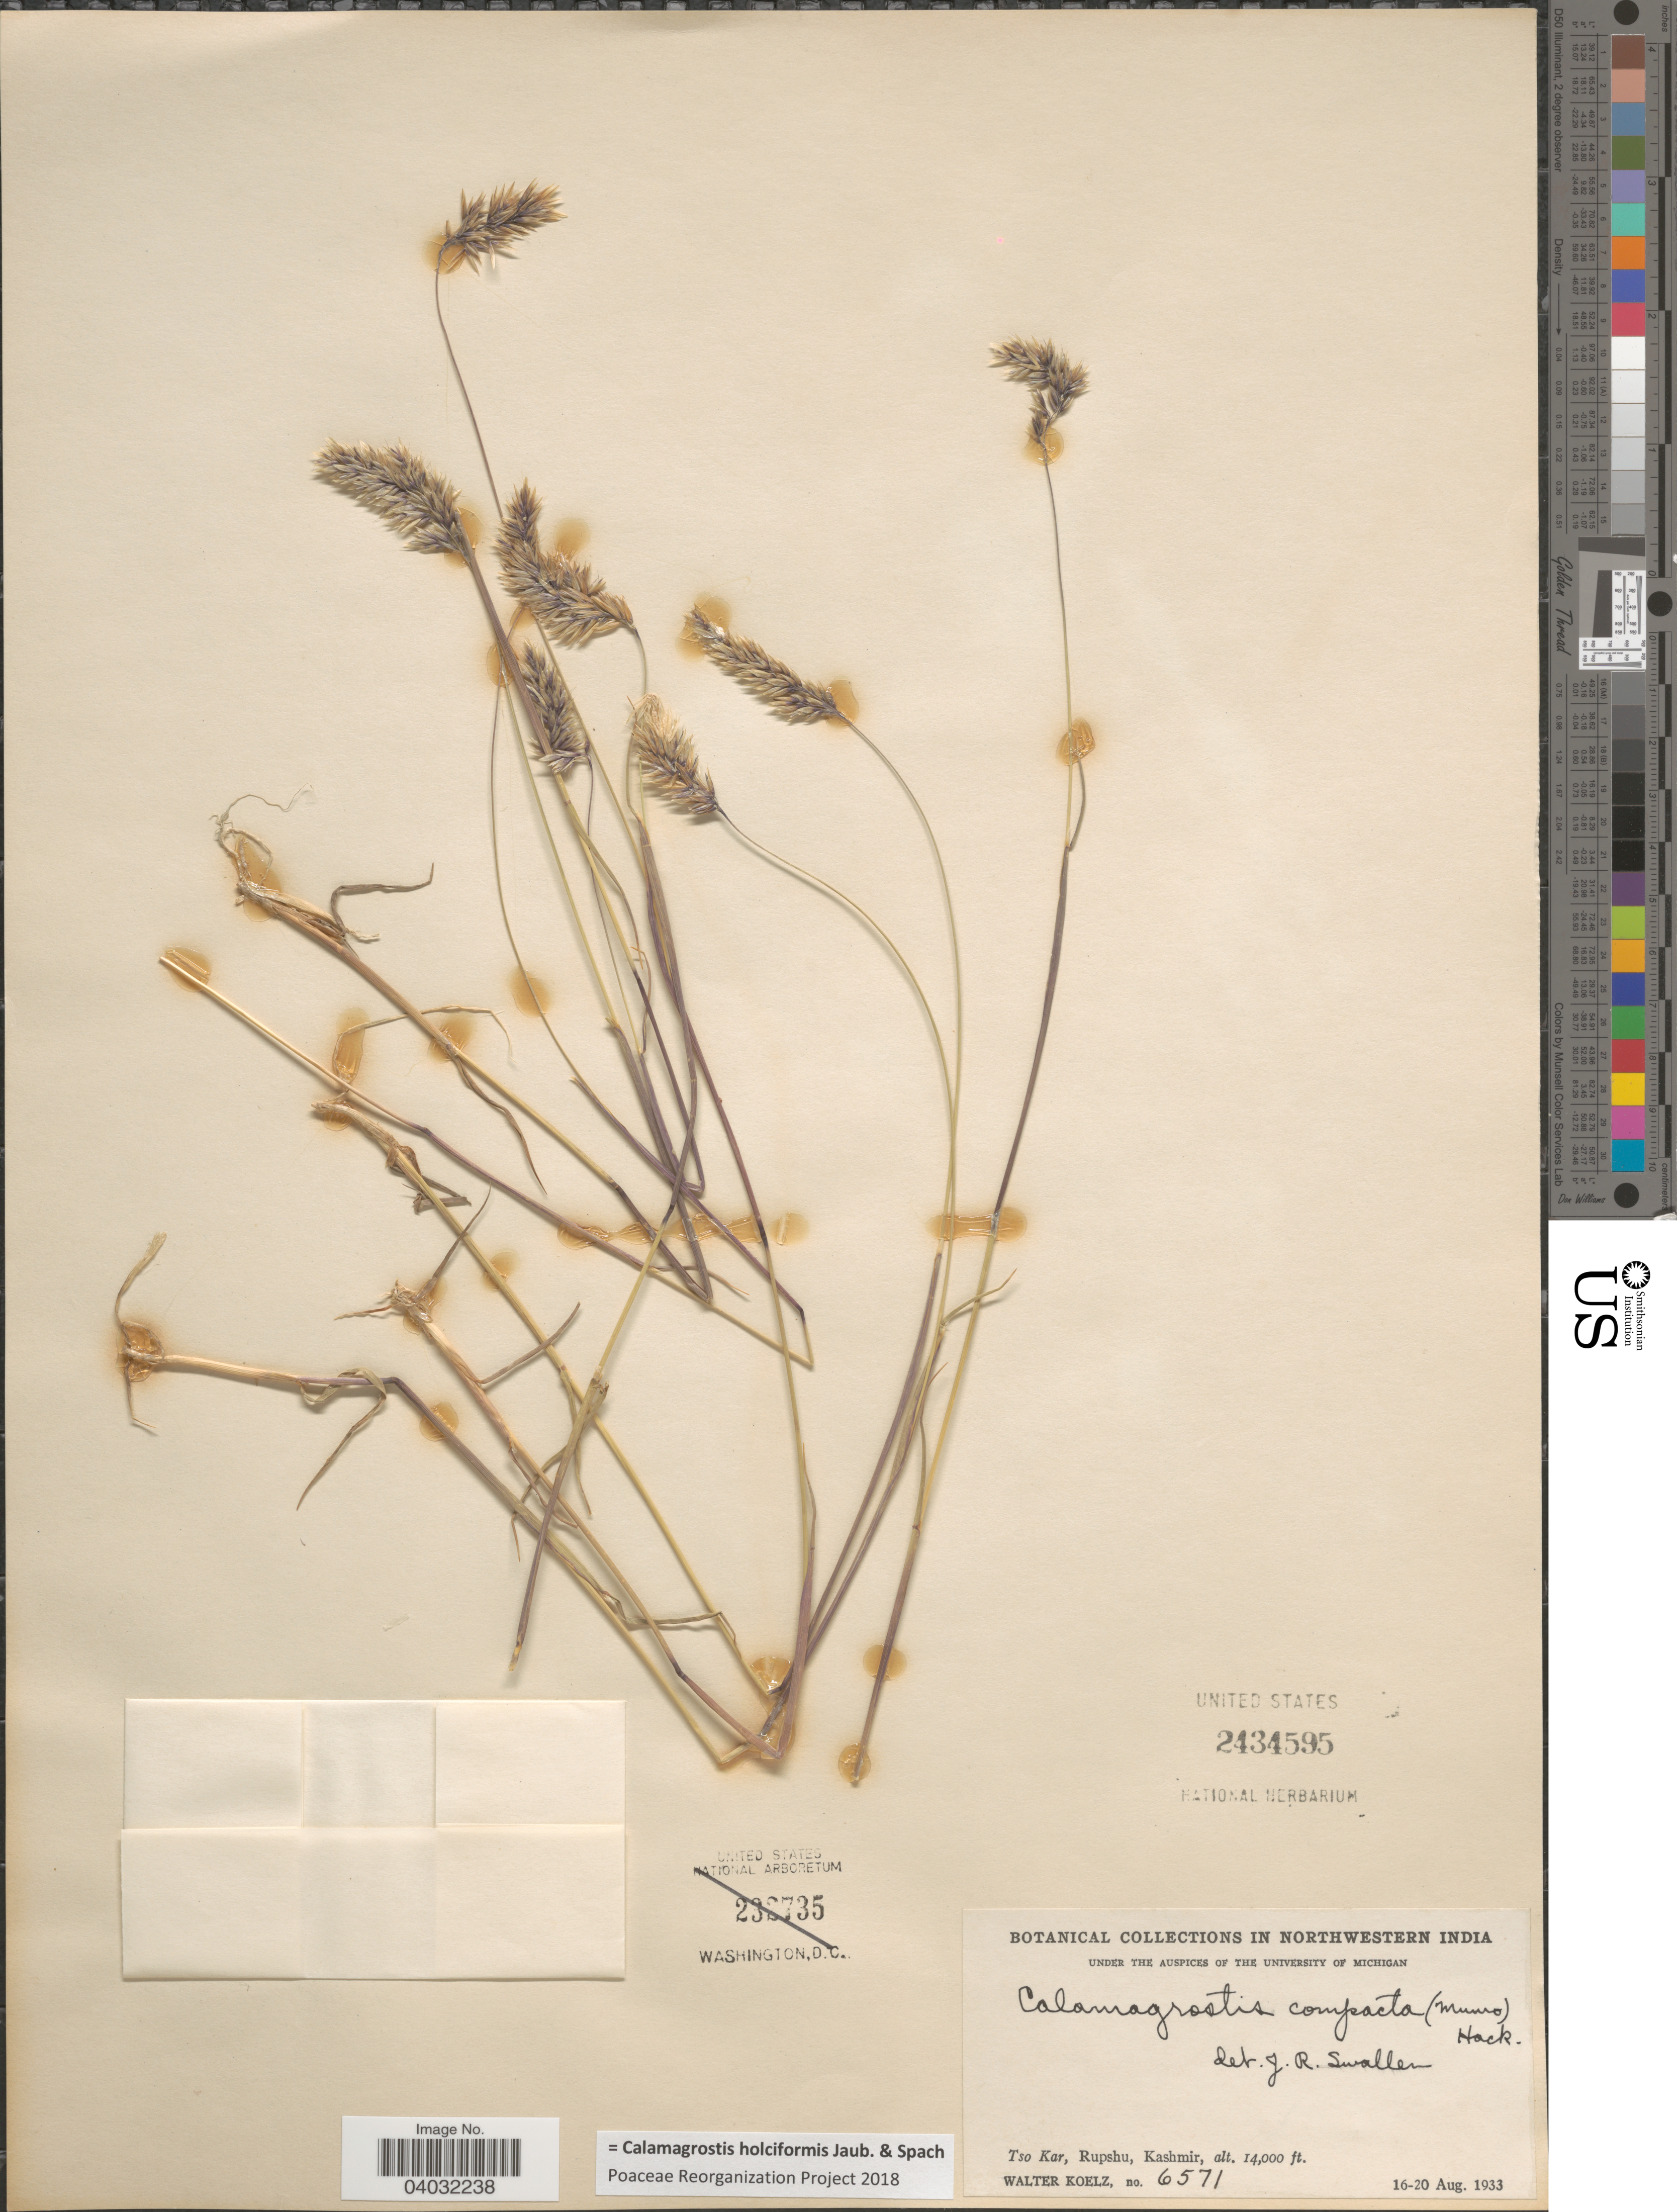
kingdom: Plantae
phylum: Tracheophyta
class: Liliopsida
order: Poales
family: Poaceae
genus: Calamagrostis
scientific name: Calamagrostis holciformis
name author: Jaub. & Spach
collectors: W. N. Koelz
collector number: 6571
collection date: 1933-08-16/1933-08-20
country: India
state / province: Jammu and Kashmir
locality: Northwestern India. Tso Kar, Rupshu, Kashmir.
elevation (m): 4267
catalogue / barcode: US 2434595